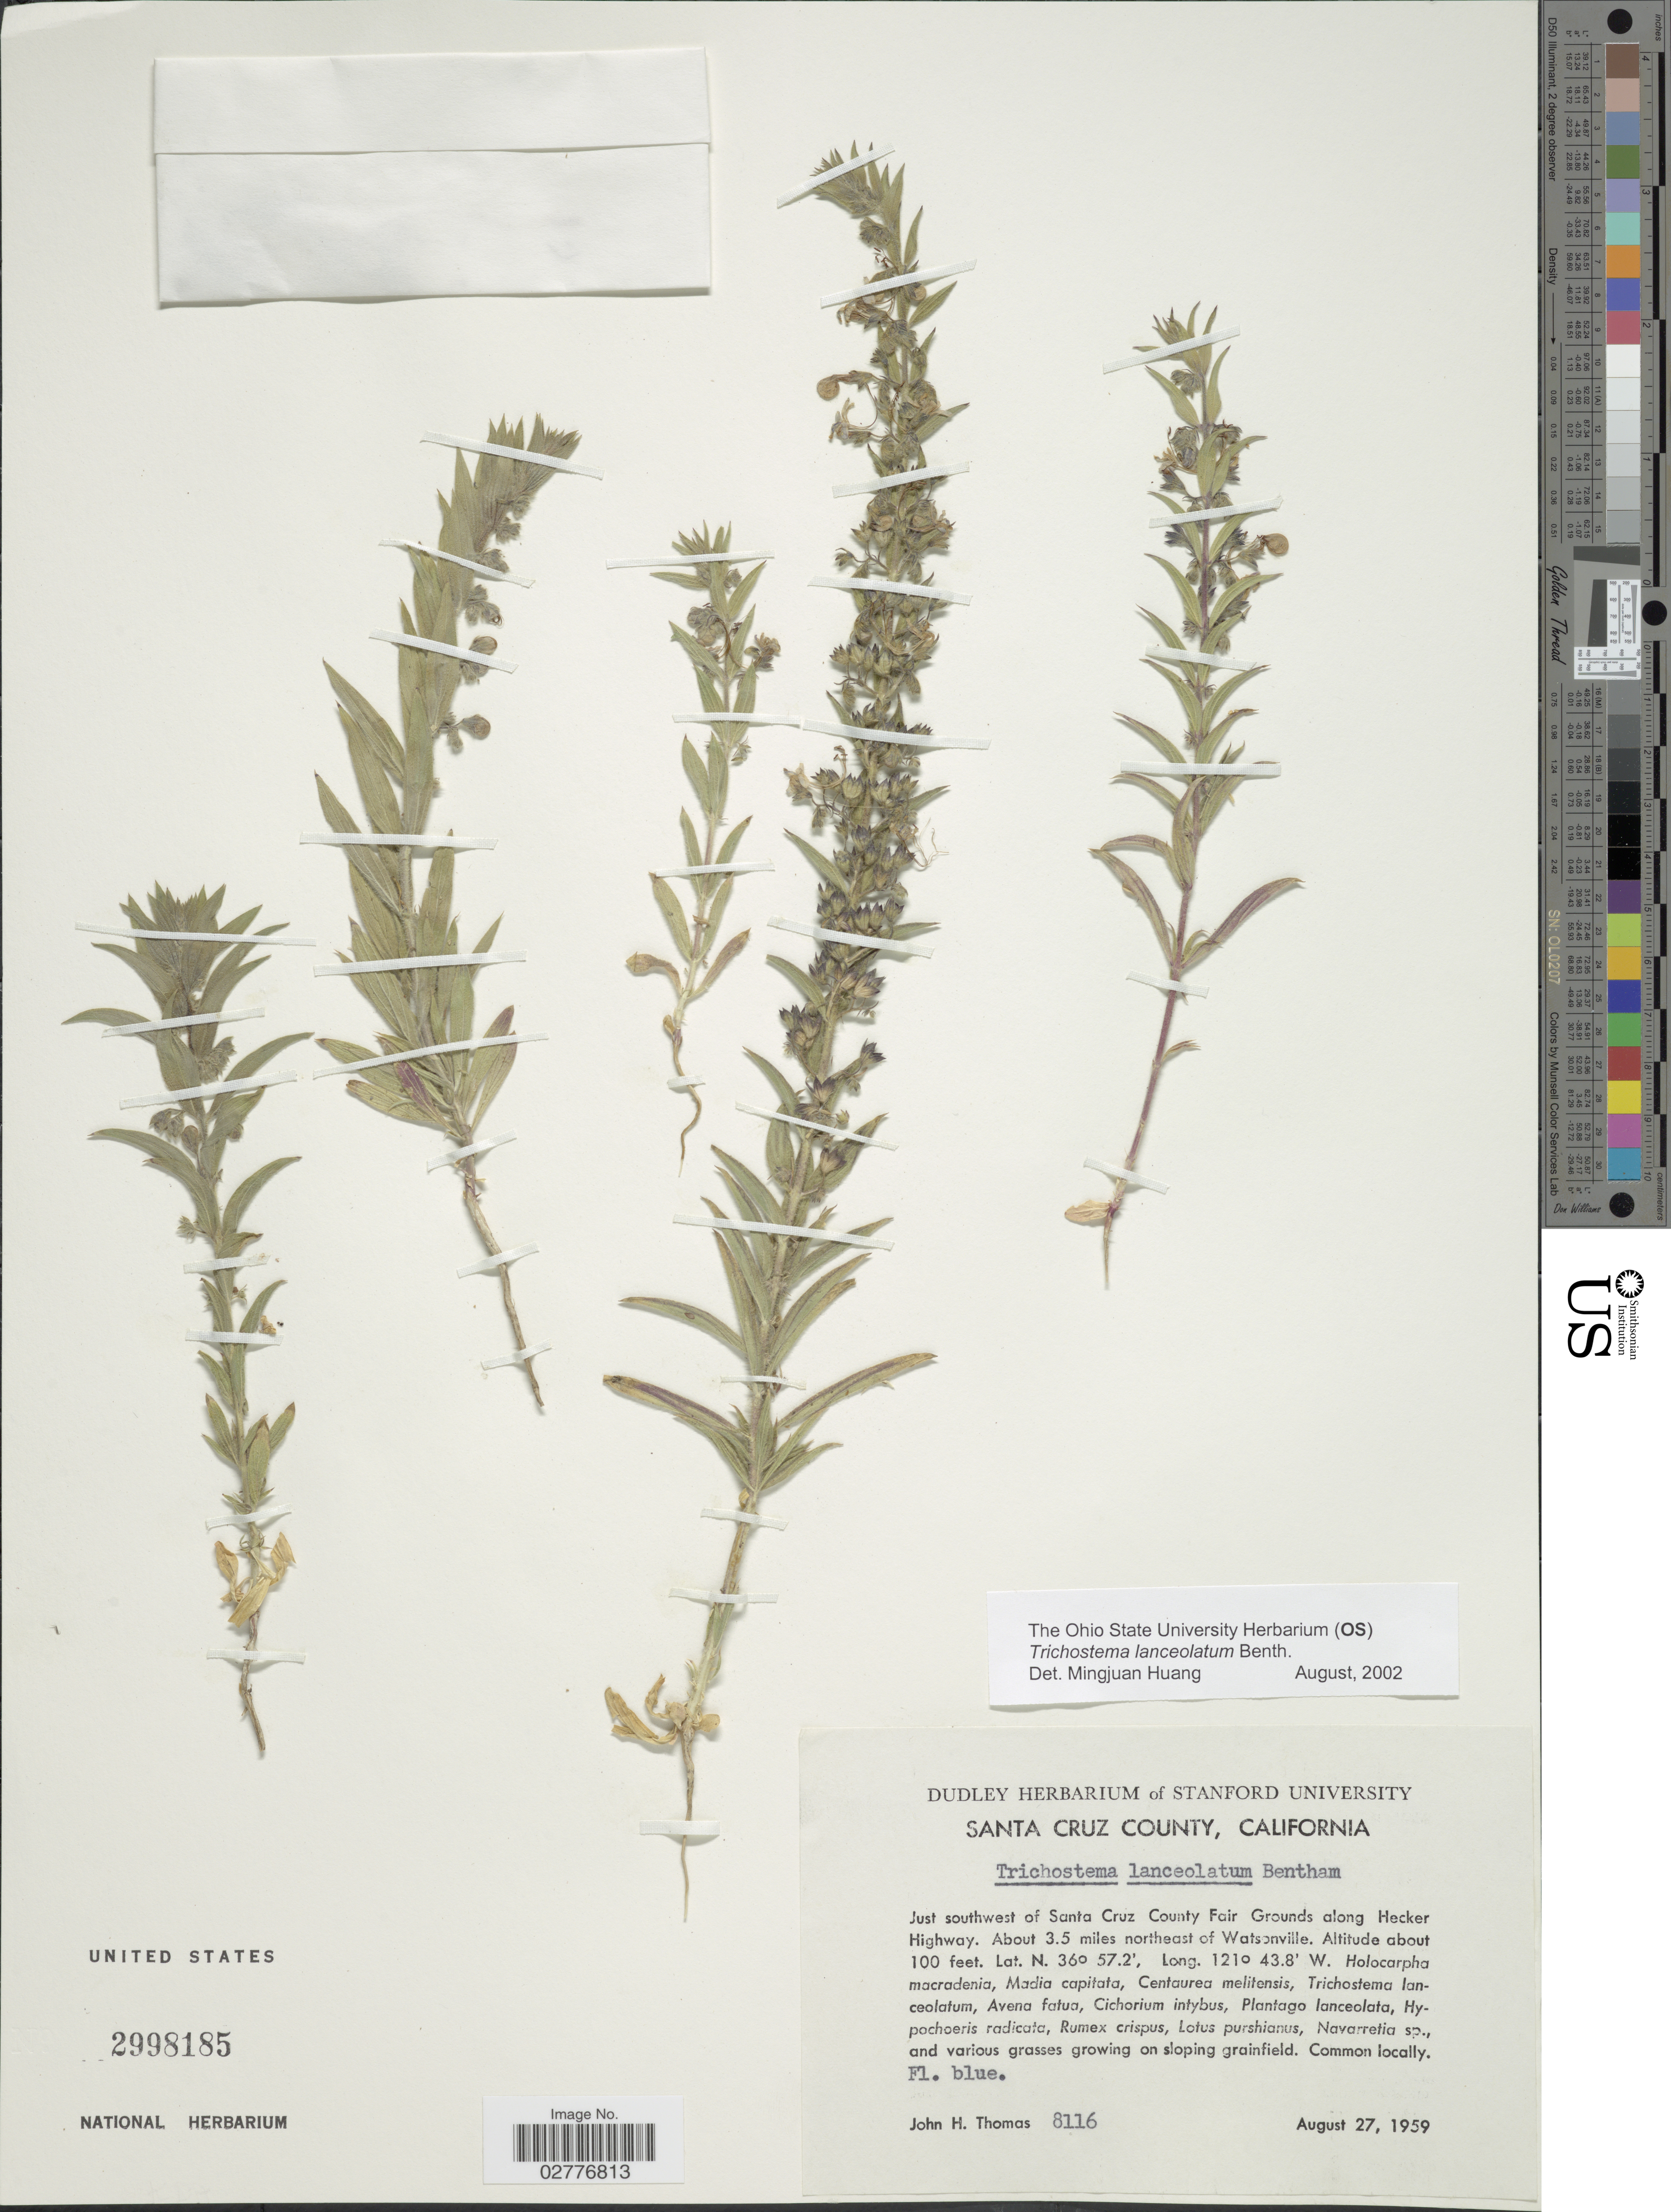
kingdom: Plantae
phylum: Tracheophyta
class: Magnoliopsida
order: Lamiales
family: Lamiaceae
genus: Trichostema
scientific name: Trichostema lanceolatum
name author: Benth.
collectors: J. H. Thomas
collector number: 8116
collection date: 1959-08-27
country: United States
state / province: California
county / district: Santa Cruz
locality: Santa Cruz County. Just southwest of Santa Cruz County Fair Grounds along Hecker Highway. About 3.5 miles northeast of Watsonville.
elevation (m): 30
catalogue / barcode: US 2998185